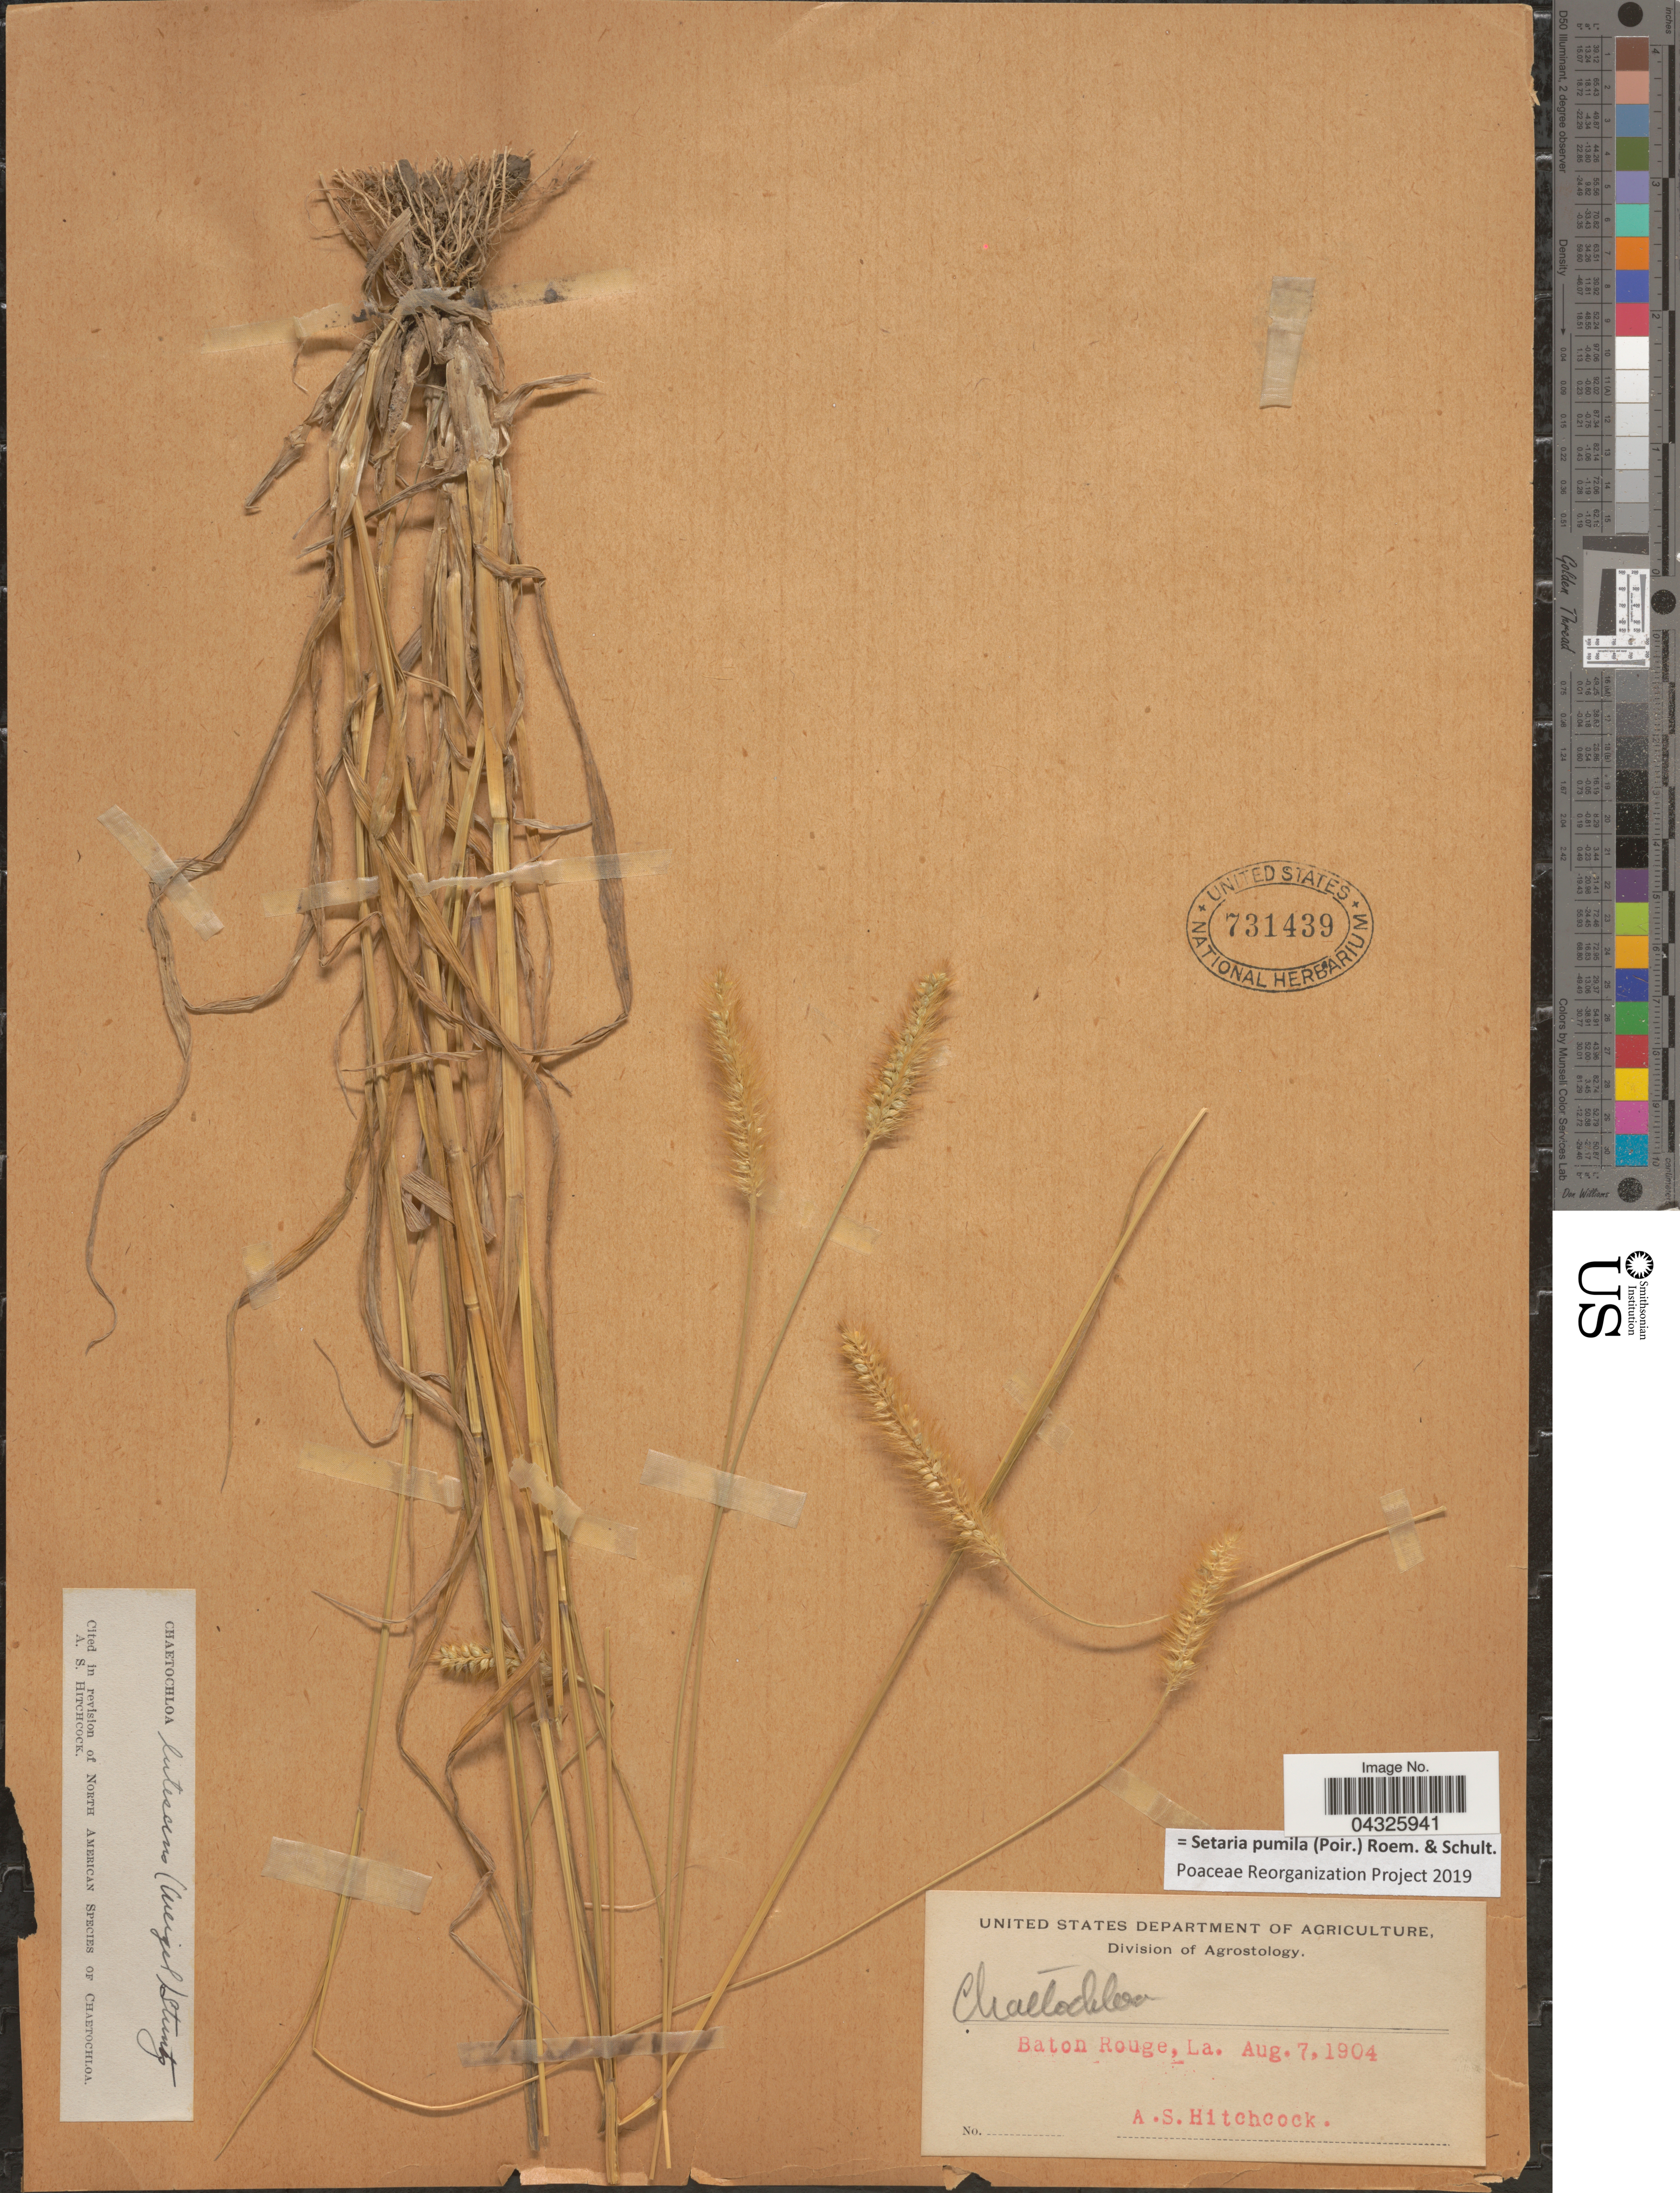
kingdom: Plantae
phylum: Tracheophyta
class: Liliopsida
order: Poales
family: Poaceae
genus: Setaria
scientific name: Setaria pumila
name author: (Poir.) Roem. & Schult.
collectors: A. S. Hitchcock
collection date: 1904-08-07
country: United States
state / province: Louisiana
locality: Baton Rouge.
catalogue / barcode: US 731439